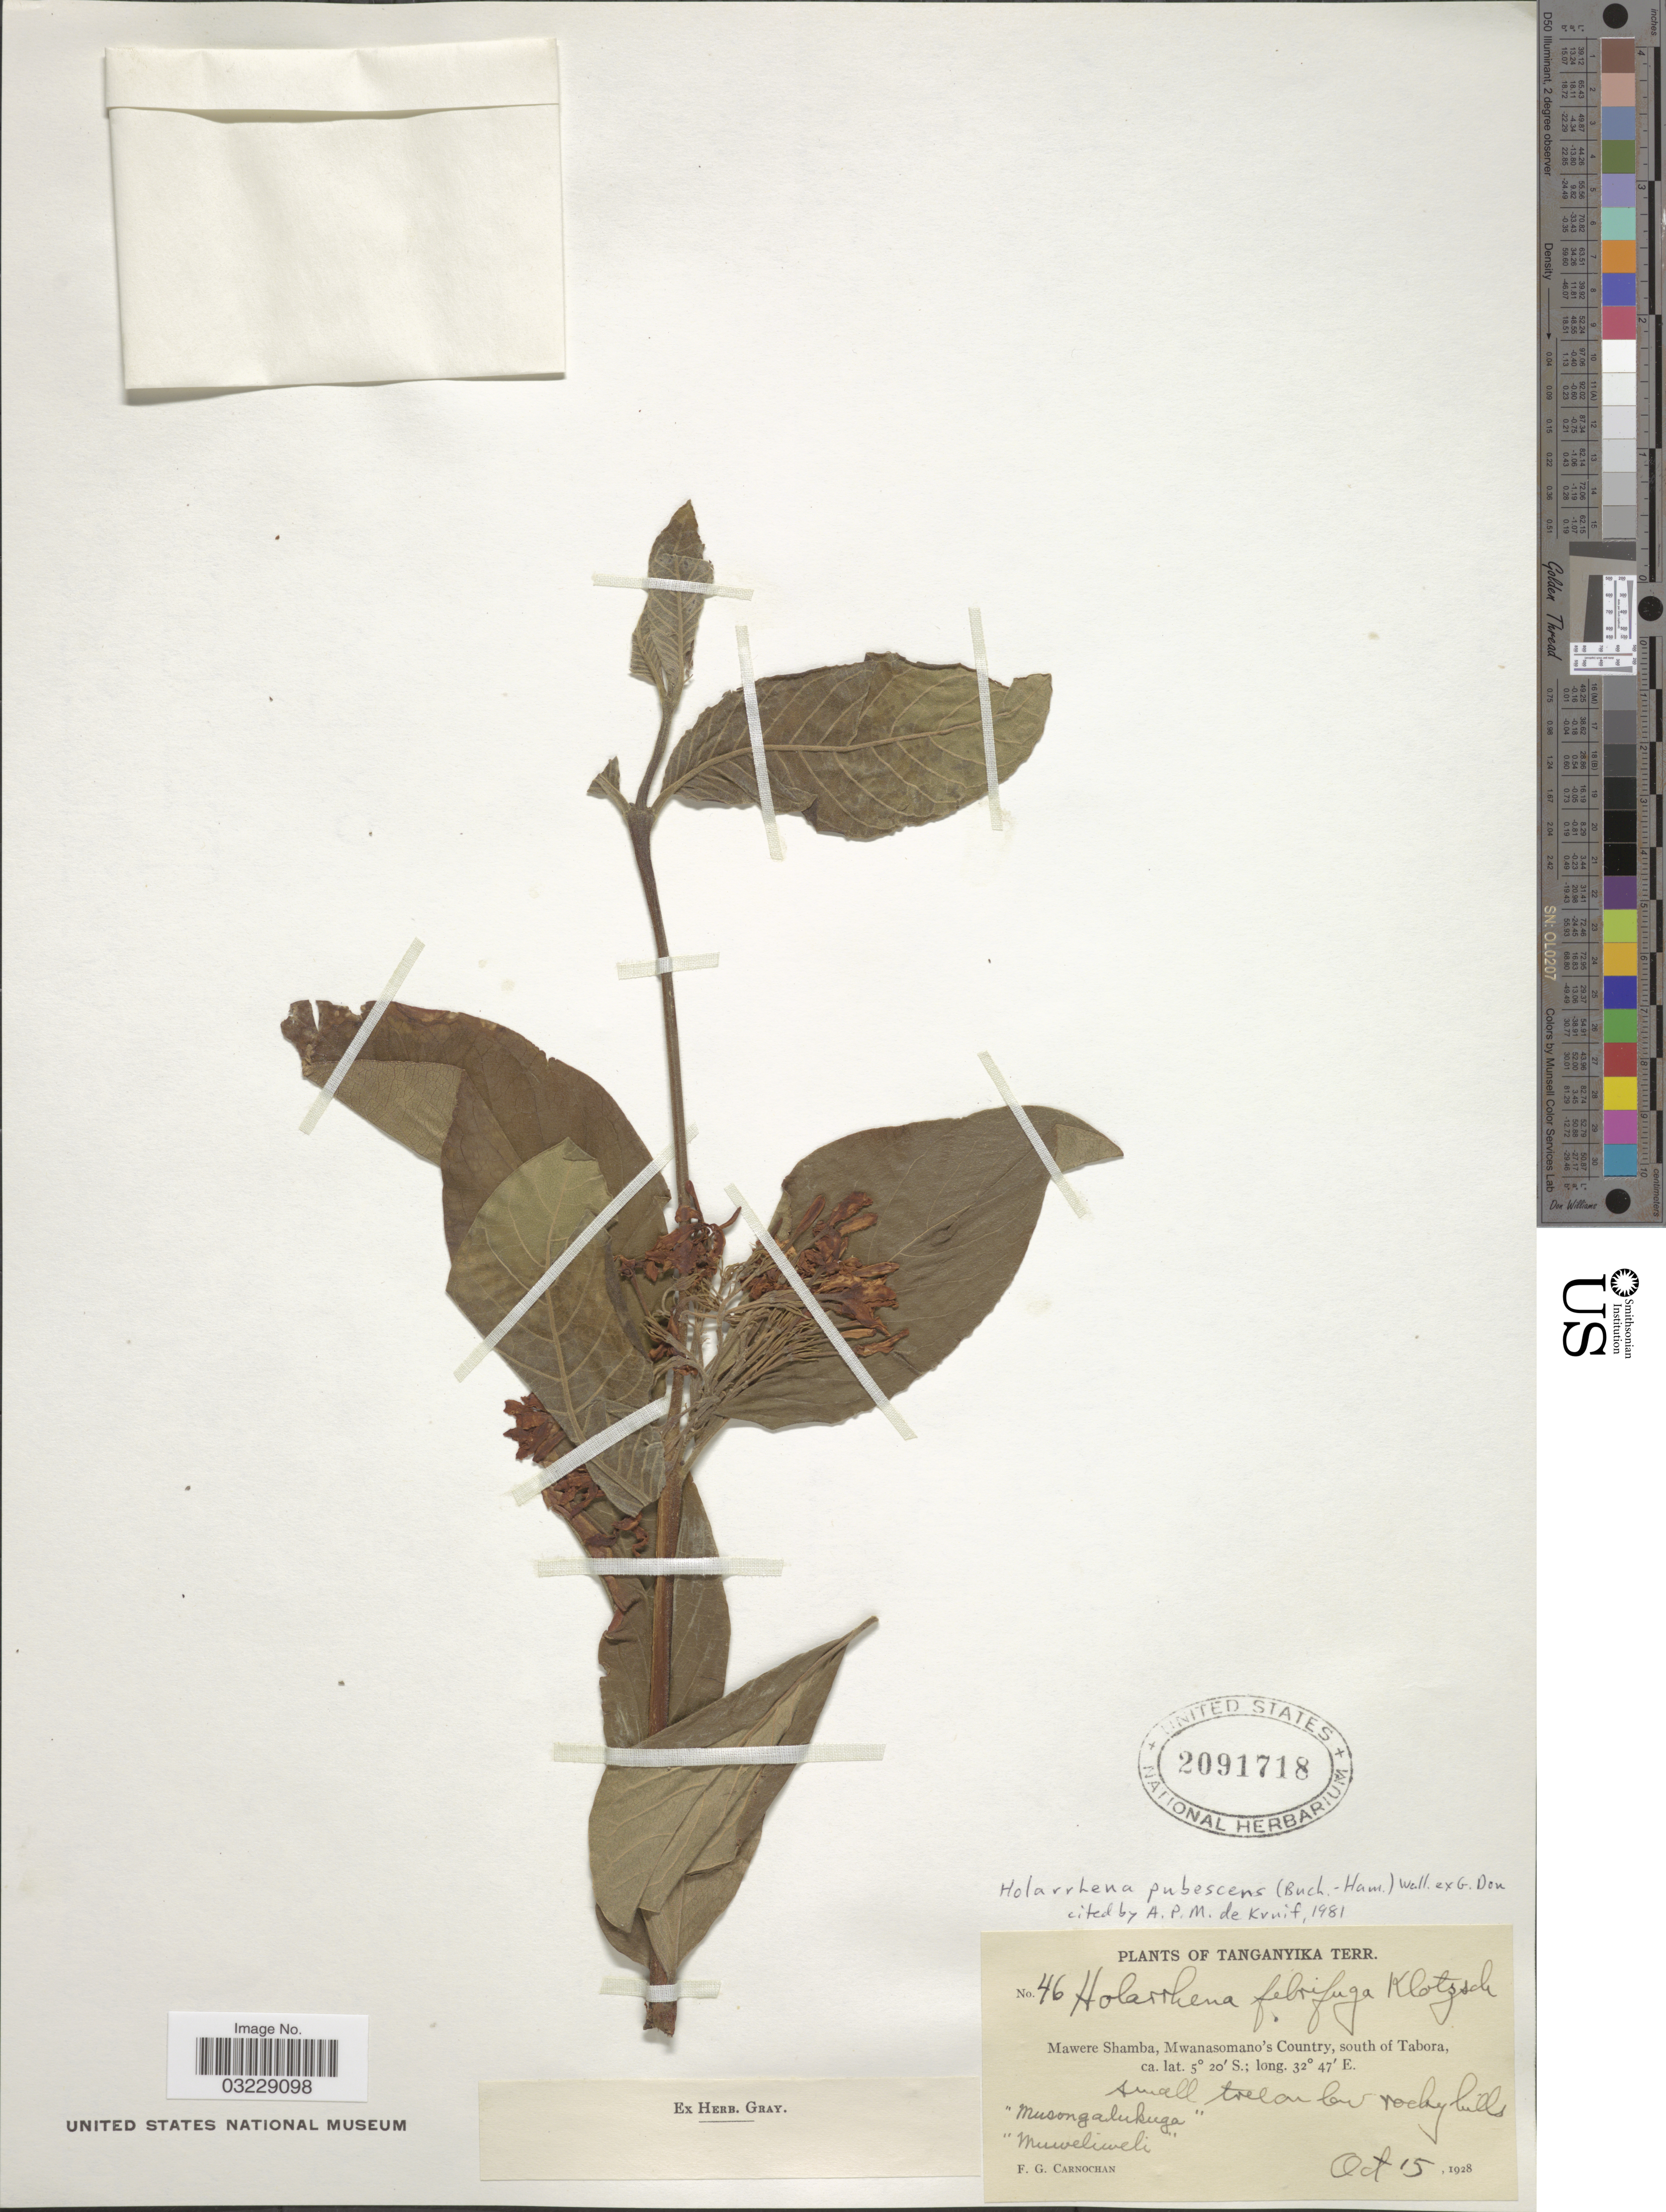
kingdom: Plantae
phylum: Tracheophyta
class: Magnoliopsida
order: Gentianales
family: Apocynaceae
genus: Holarrhena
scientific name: Holarrhena pubescens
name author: (Buch.-Ham.) Wall. ex G. Don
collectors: F. Carnochan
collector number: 46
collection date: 1928-10-15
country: Tanzania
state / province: Tabora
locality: Tanganyika Terr. Mawere Shamba, Mwanasomano's Country, south of Tabora.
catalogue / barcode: US 2091718